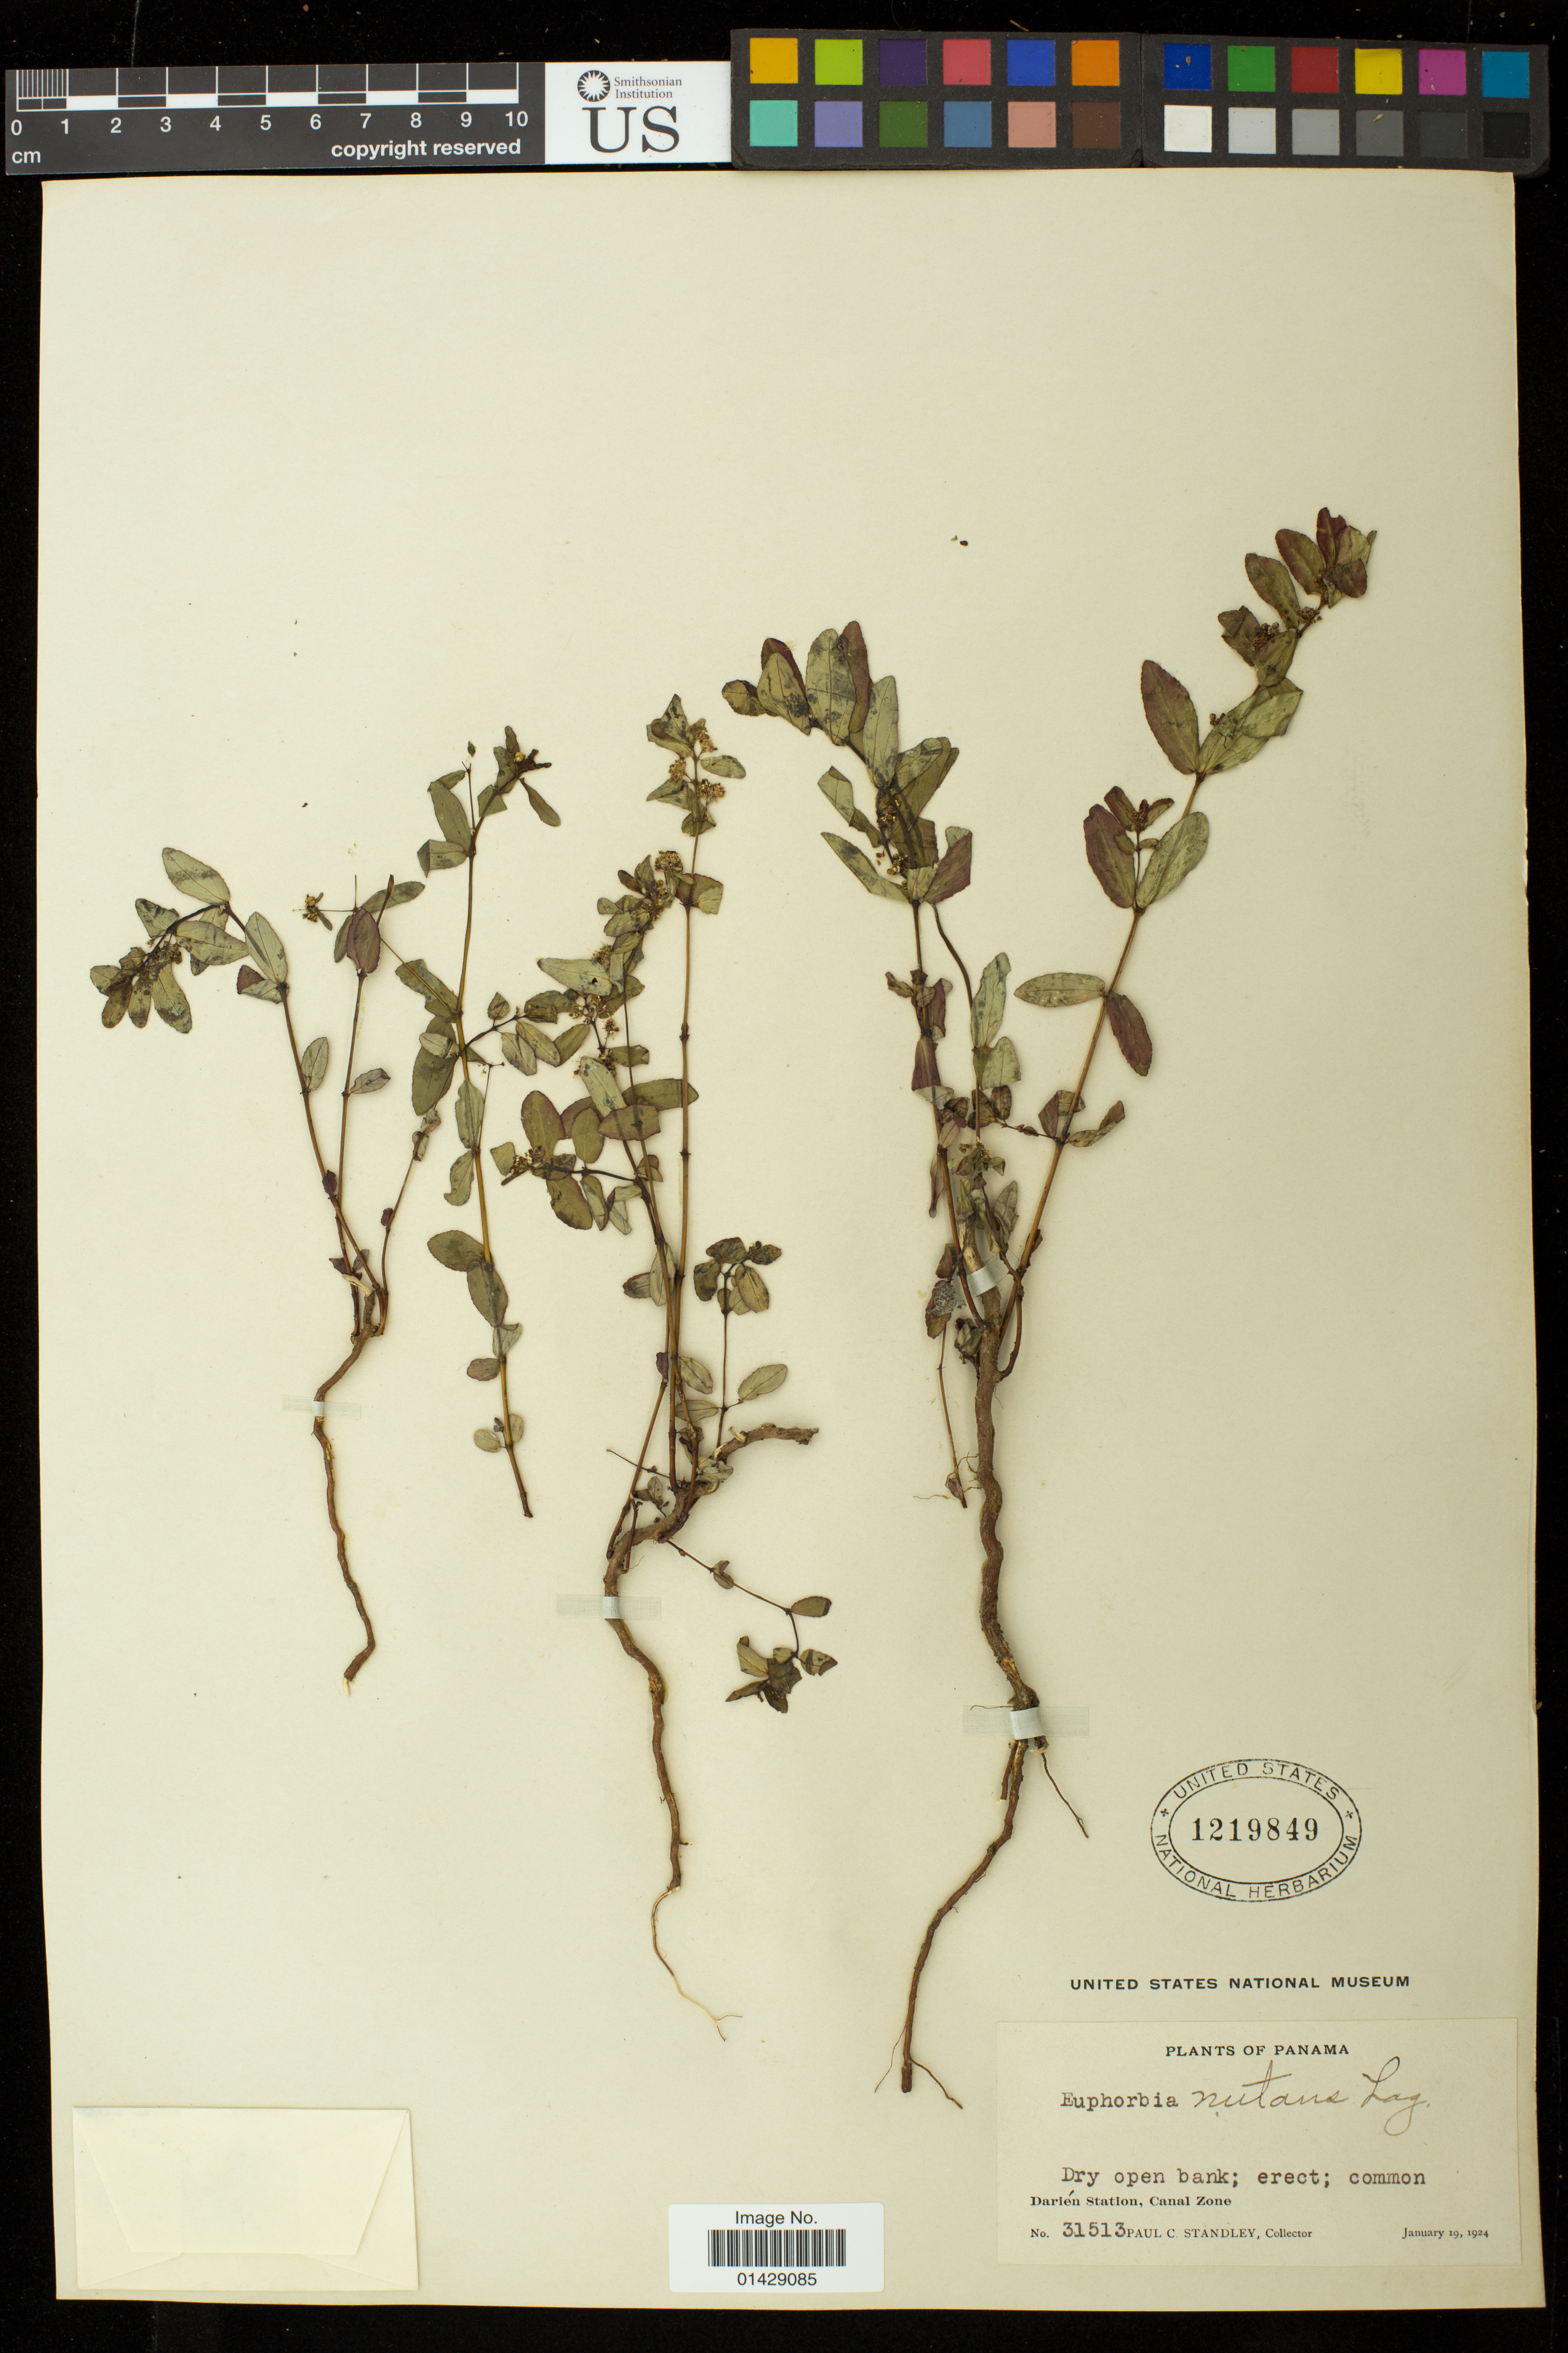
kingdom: Plantae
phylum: Tracheophyta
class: Magnoliopsida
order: Malpighiales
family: Euphorbiaceae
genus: Euphorbia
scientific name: Euphorbia hyssopifolia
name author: L.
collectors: P. C. Standley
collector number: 31513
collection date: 1924-01-19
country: Panama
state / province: Darién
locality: Darien Station, Canal Zone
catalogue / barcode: US 1219849